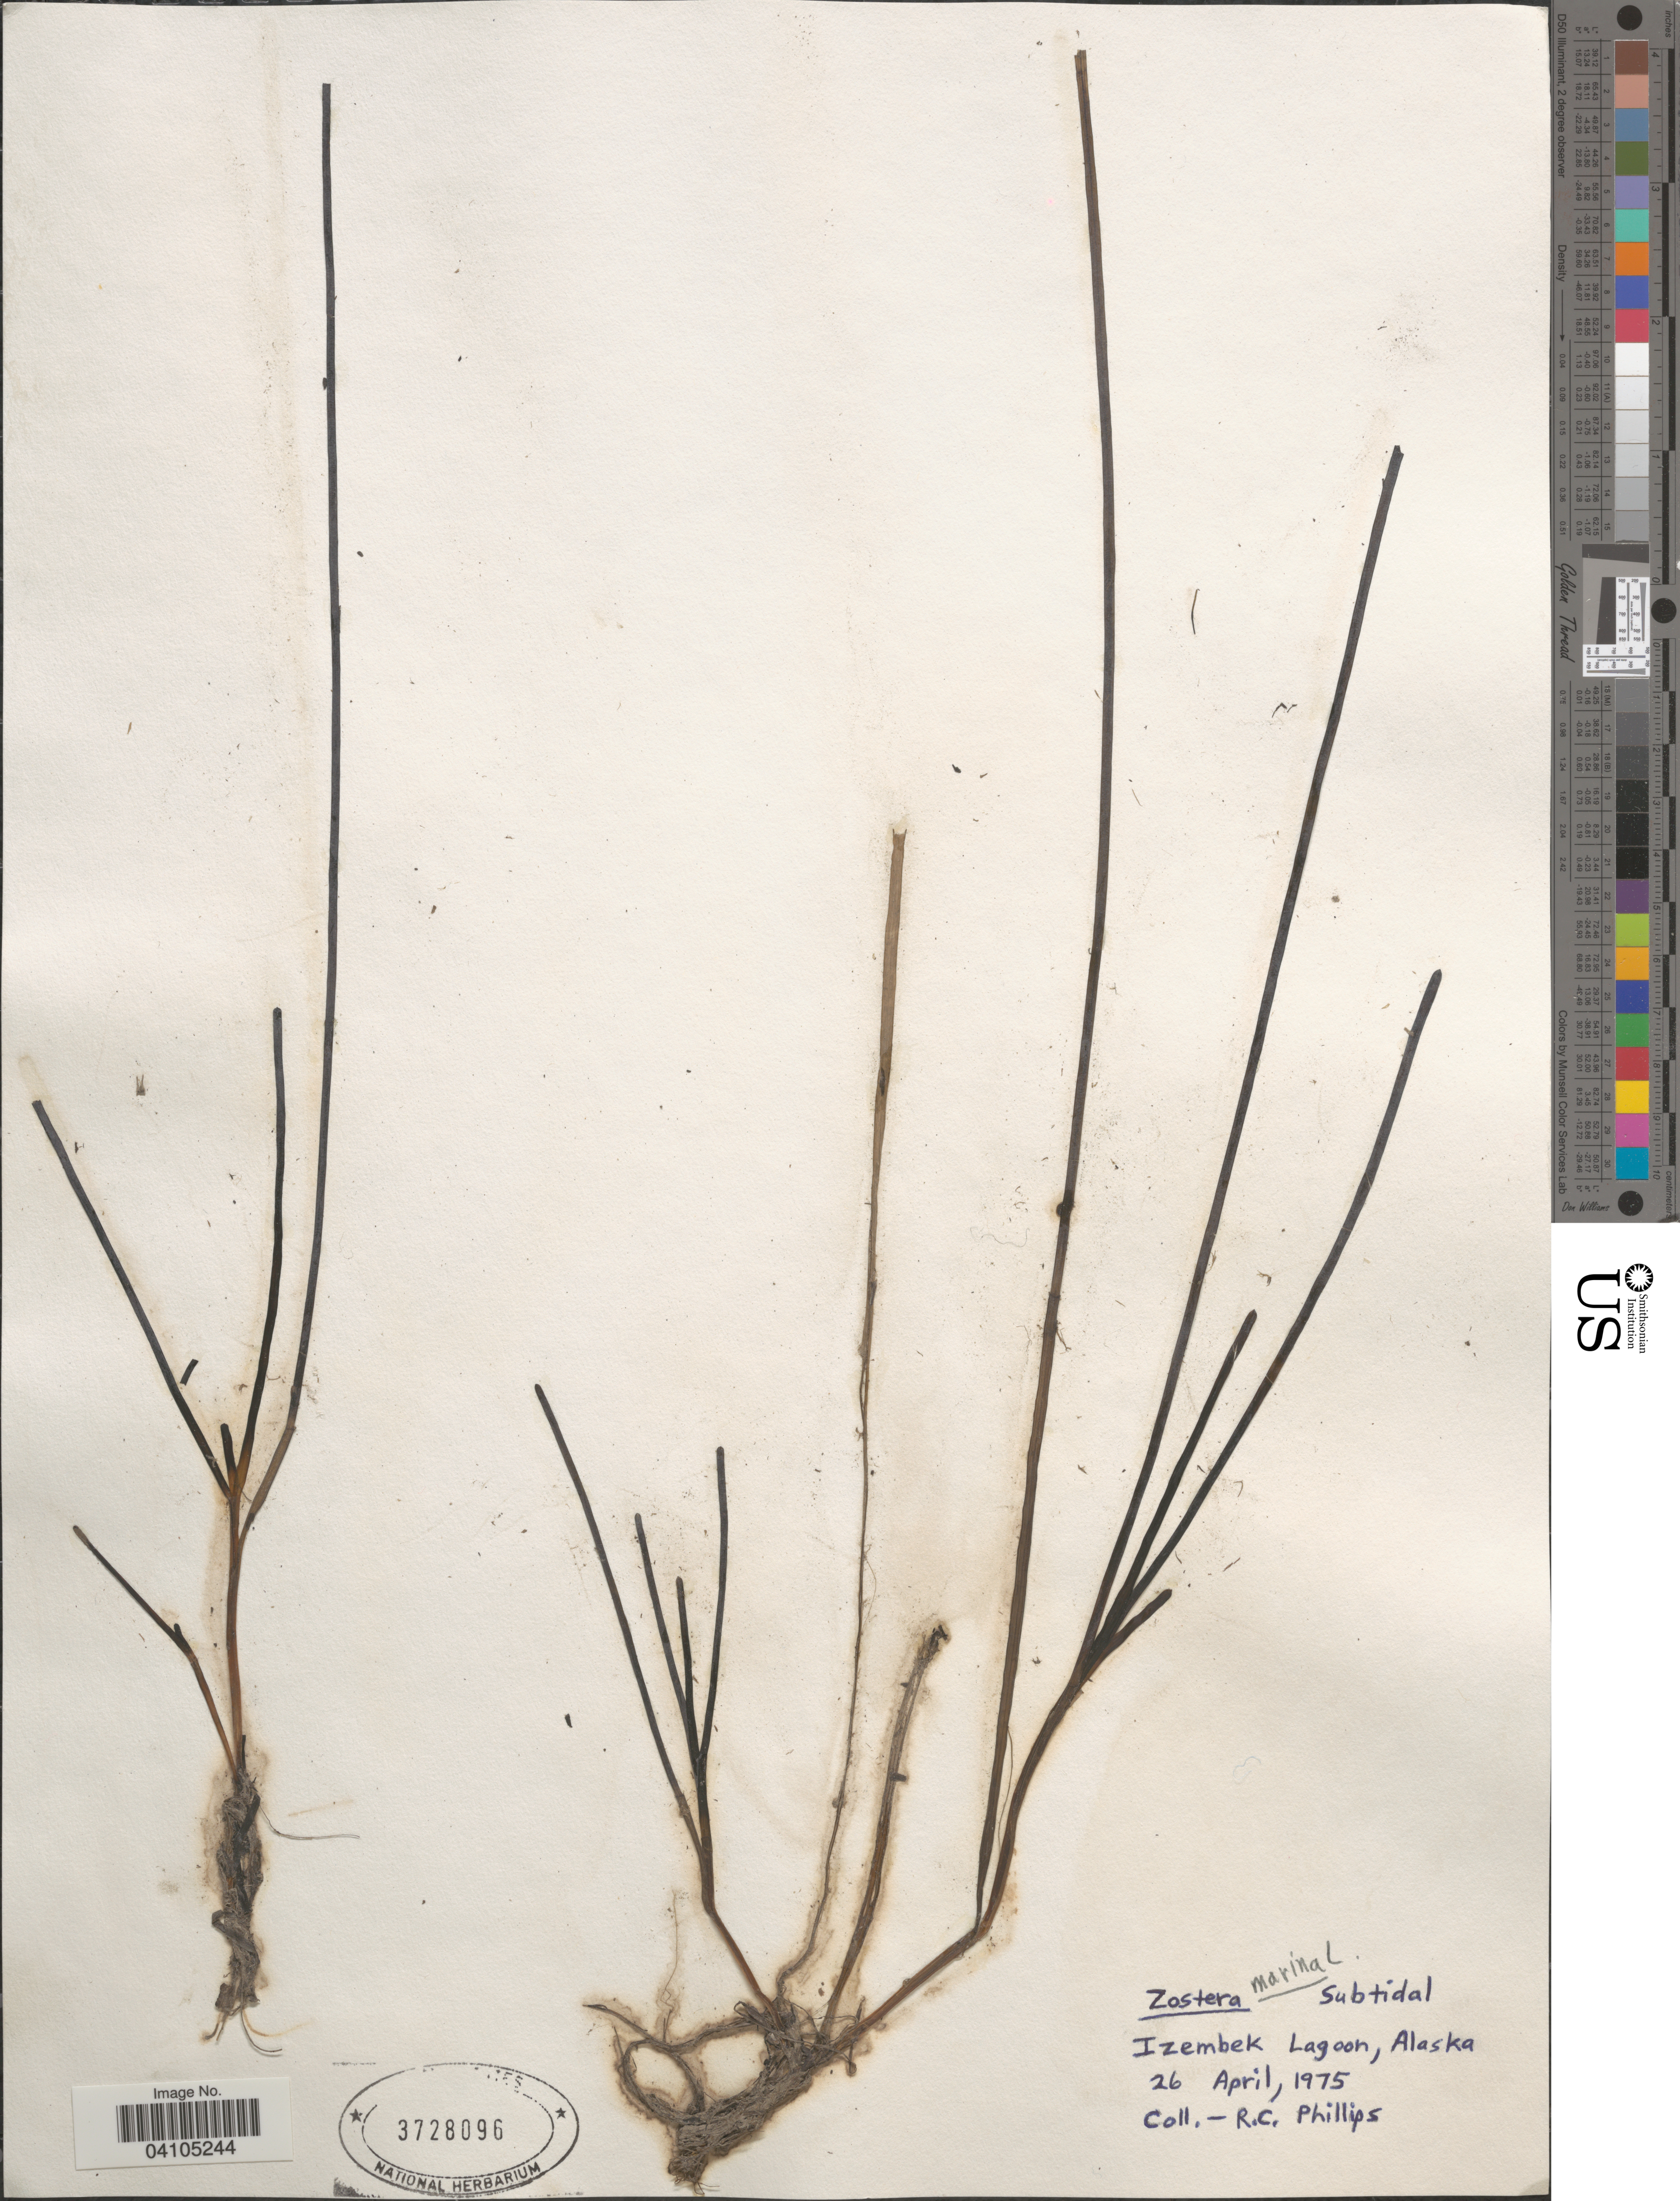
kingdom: Plantae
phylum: Tracheophyta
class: Liliopsida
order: Alismatales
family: Zosteraceae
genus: Zostera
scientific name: Zostera marina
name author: L.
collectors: R. C. Phillips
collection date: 1975-04-26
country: United States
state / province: Alaska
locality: Izembek Lagoon.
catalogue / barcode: US 3728096